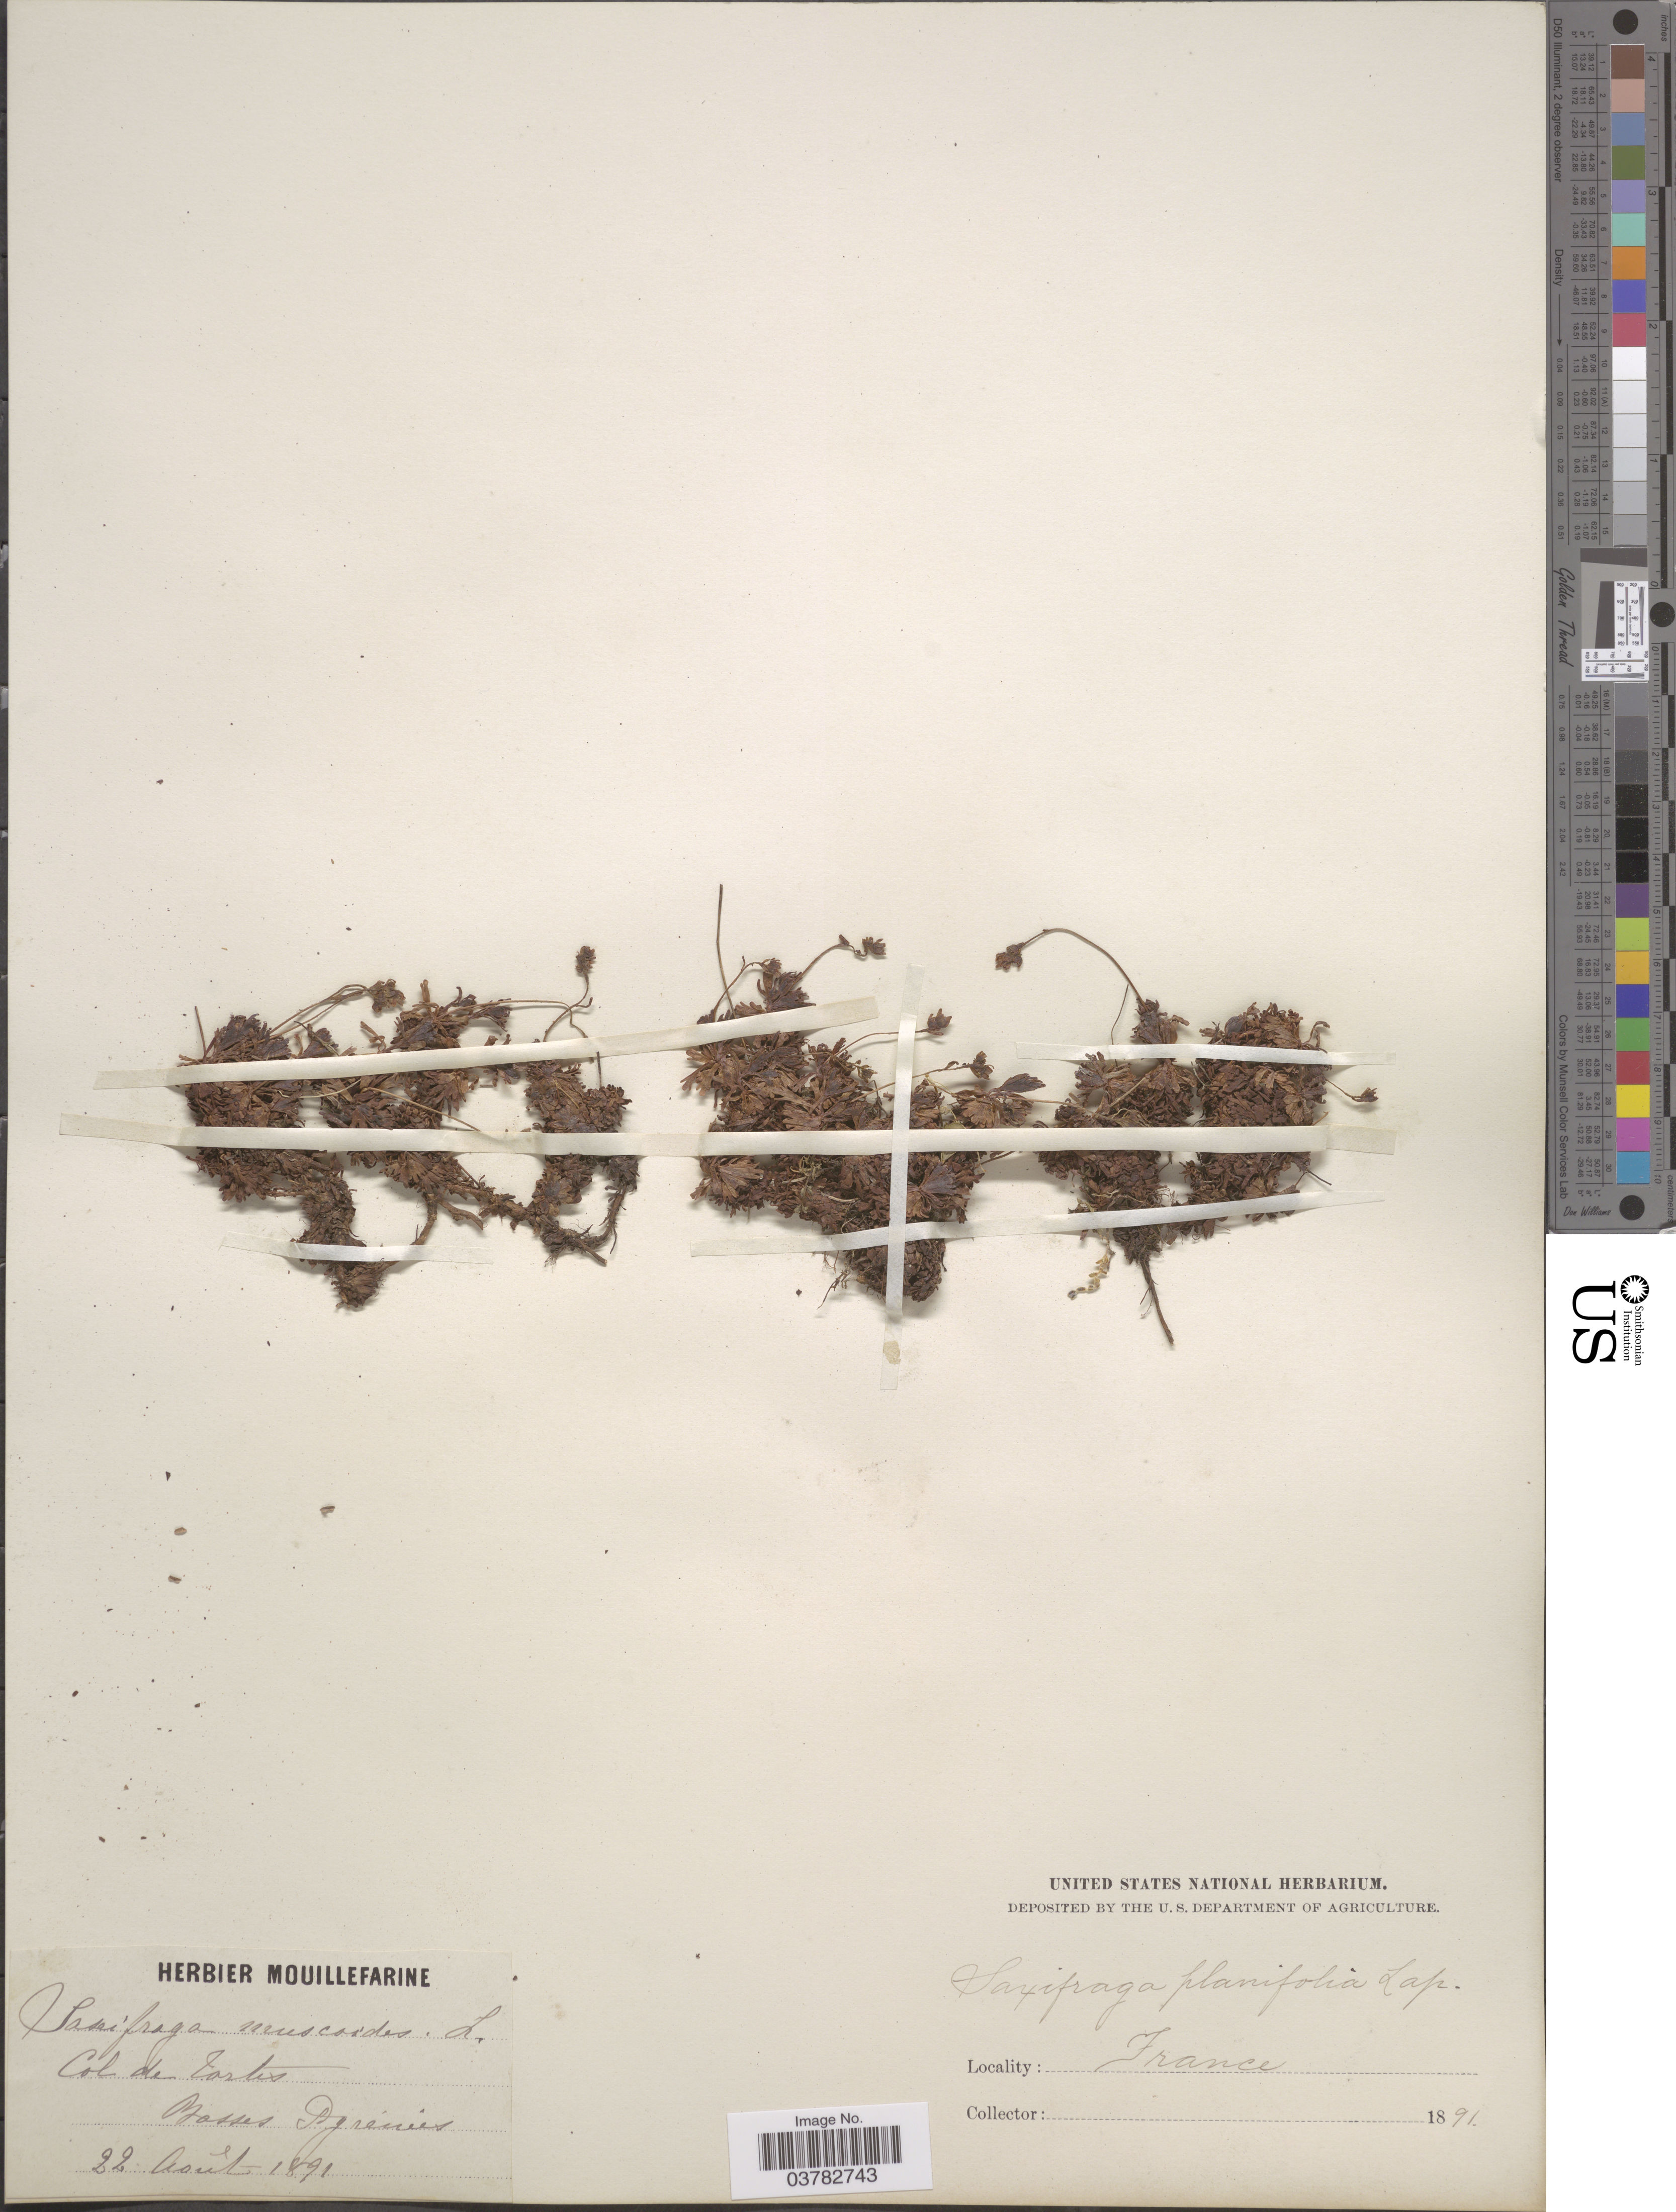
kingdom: Plantae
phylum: Tracheophyta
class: Magnoliopsida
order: Saxifragales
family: Saxifragaceae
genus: Saxifraga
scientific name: Saxifraga planifolia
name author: Lapeyr.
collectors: ex herb. Mouillefarine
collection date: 1891-08-22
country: France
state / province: Occitanie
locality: Col de Tortes. Basses Pyrénées.